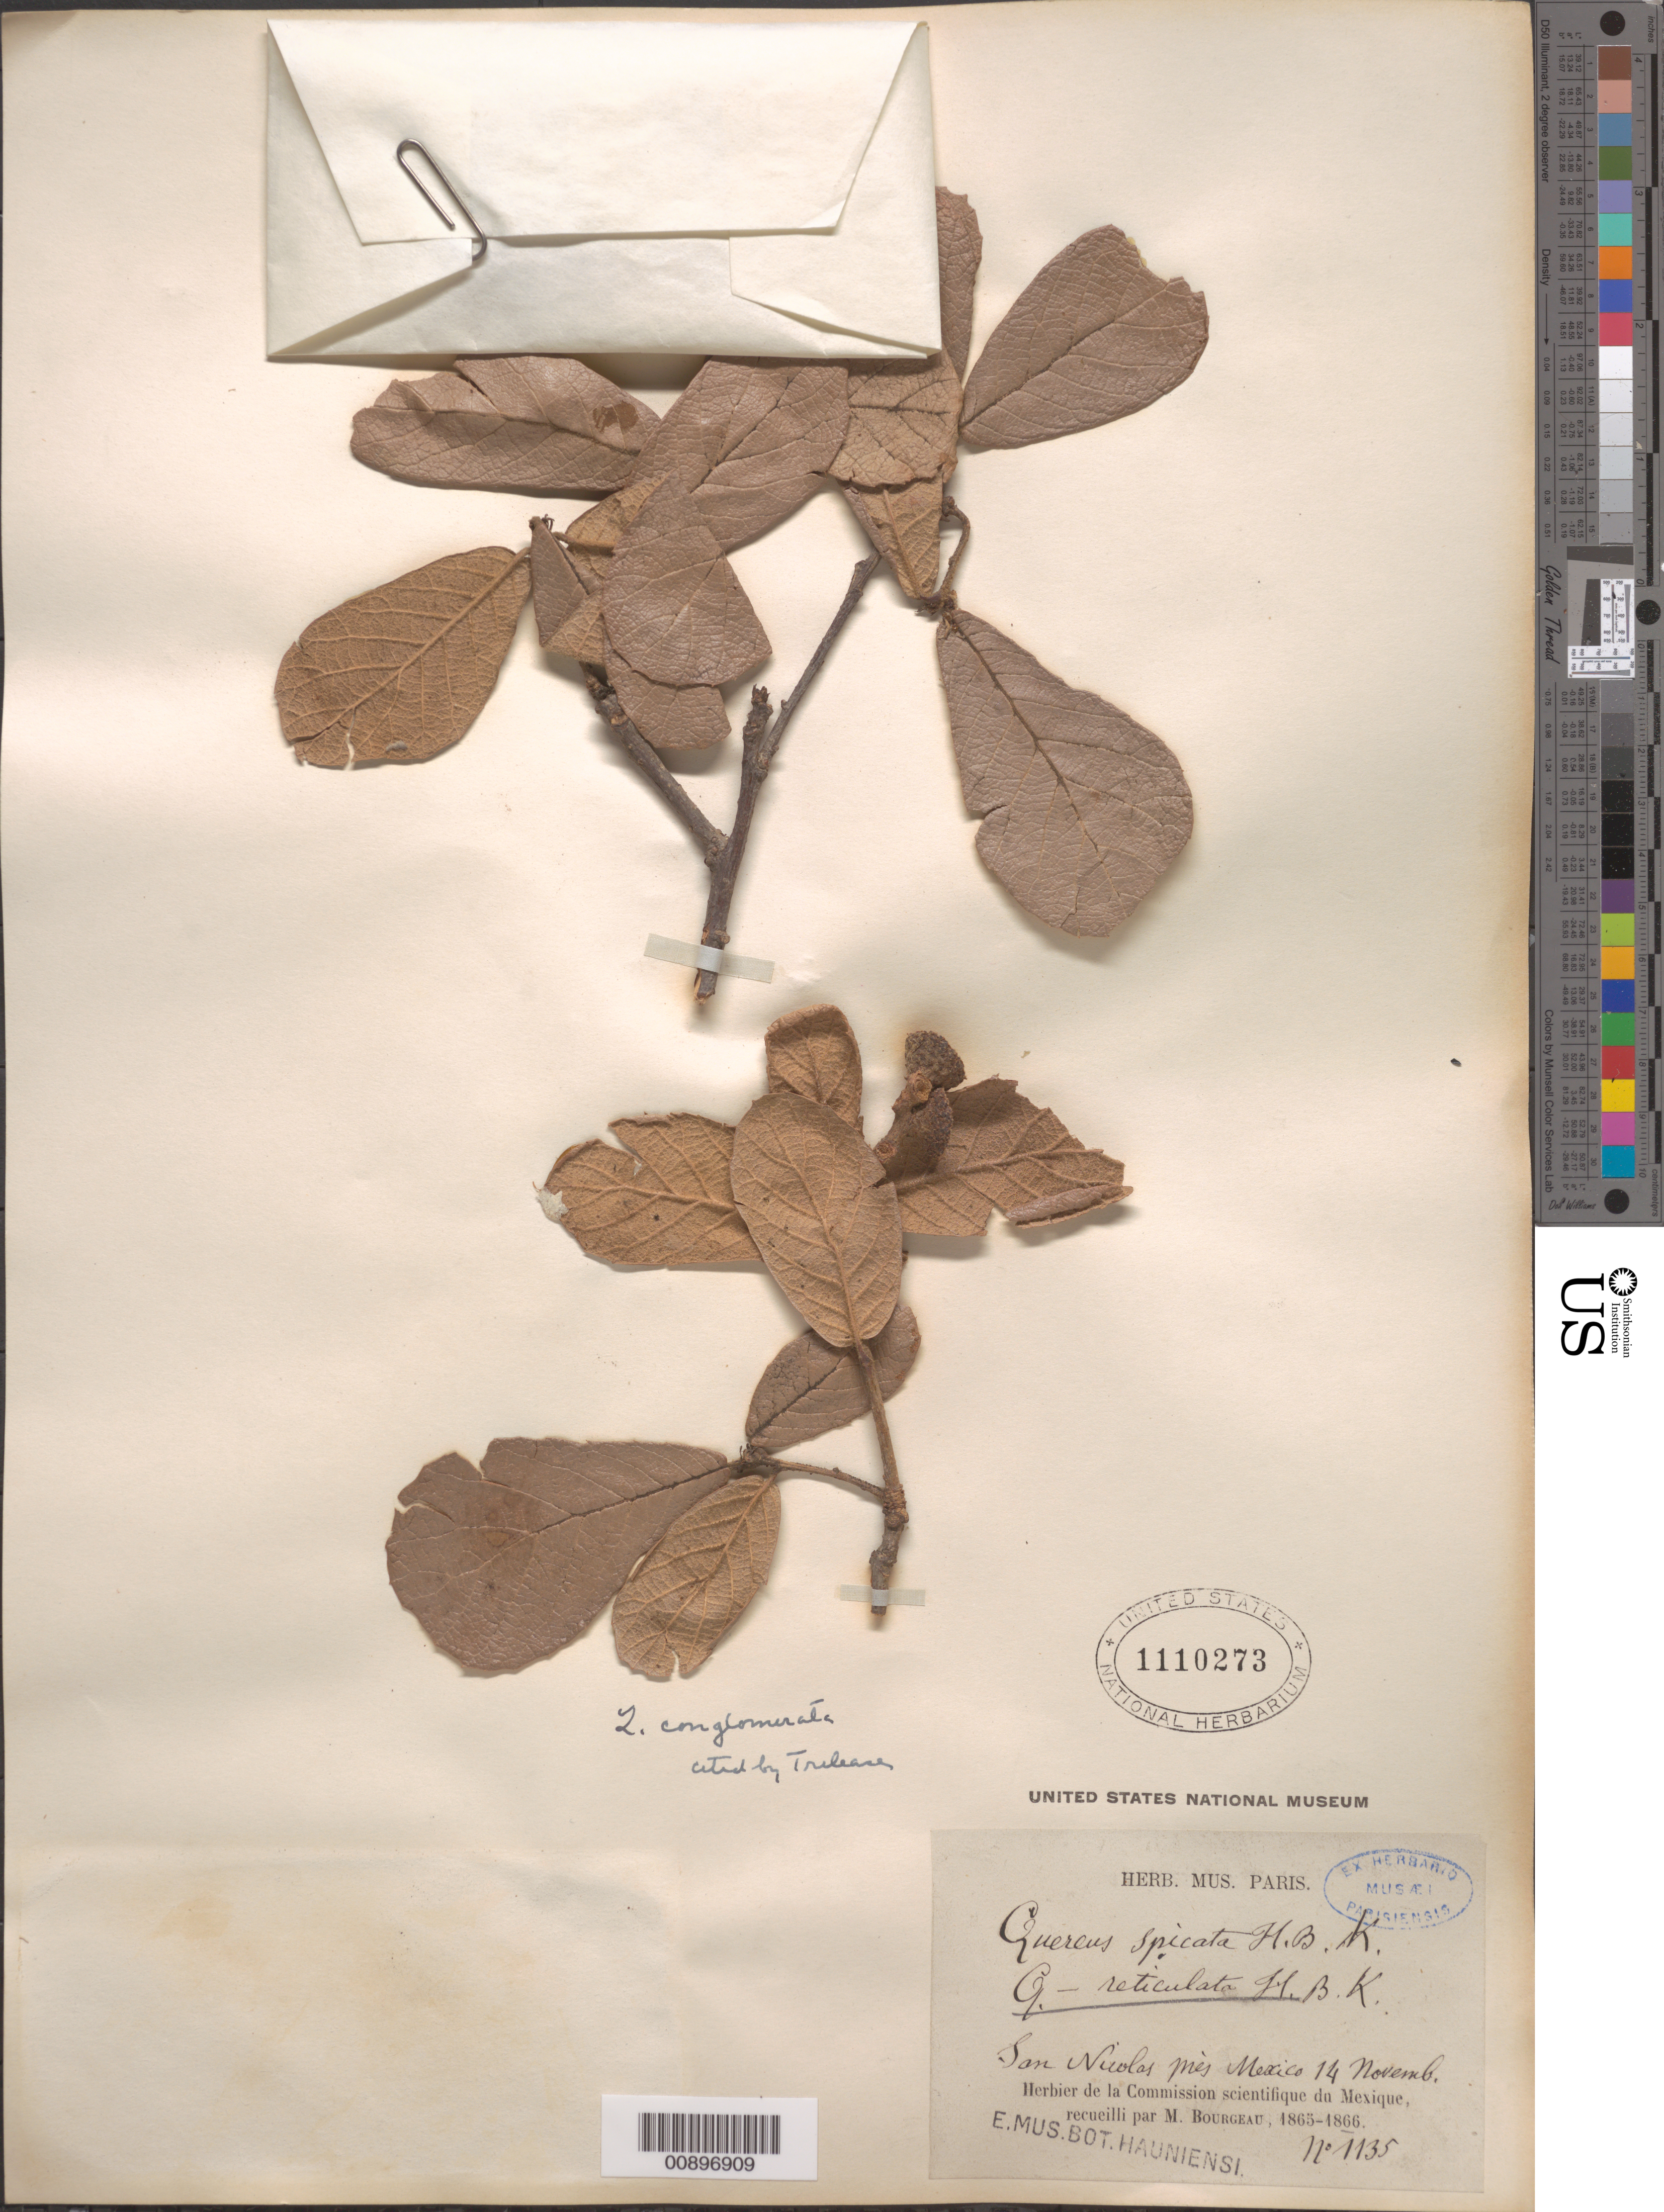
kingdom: Plantae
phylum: Tracheophyta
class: Magnoliopsida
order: Fagales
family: Fagaceae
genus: Quercus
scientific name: Quercus conglomerata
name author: Trel.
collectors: E. Bourgeau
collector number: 1135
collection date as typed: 14 Nov 1866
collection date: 1866-11-14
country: Mexico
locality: San Nicolas près Mexico.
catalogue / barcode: US 1110273